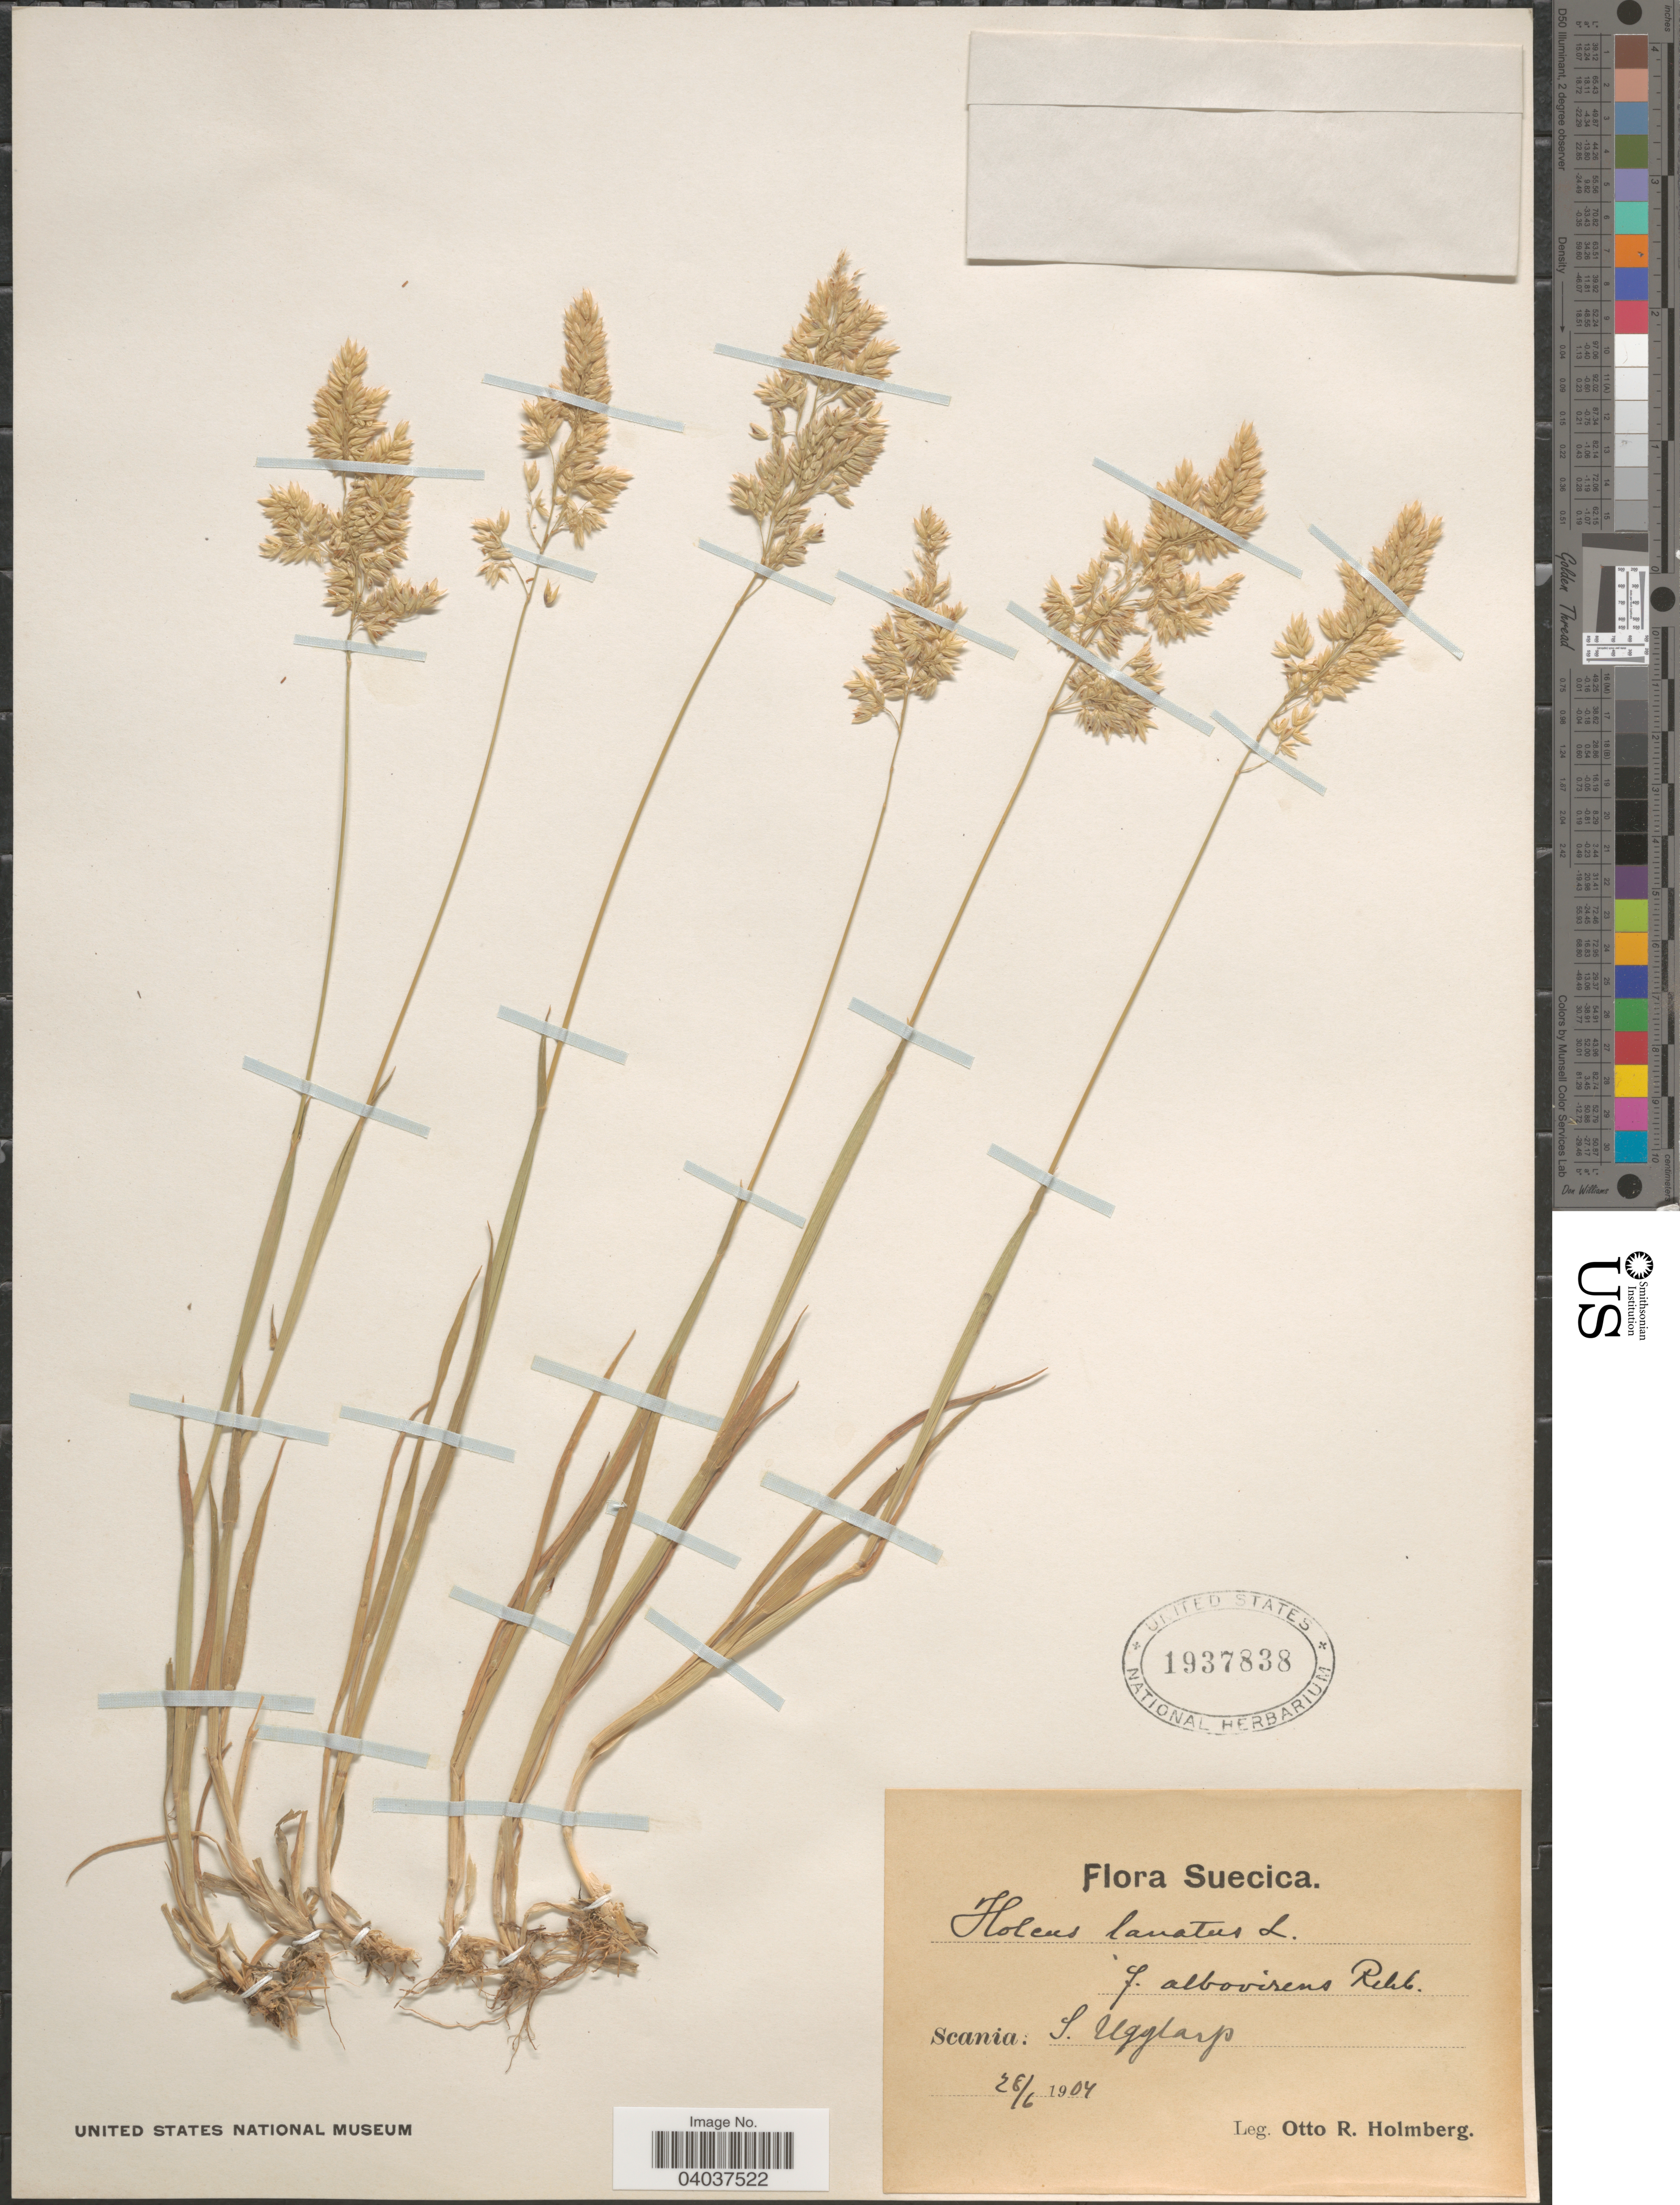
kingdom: Plantae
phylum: Tracheophyta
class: Liliopsida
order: Poales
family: Poaceae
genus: Holcus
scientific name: Holcus lanatus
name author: L.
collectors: O. Holmberg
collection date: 1904-06-28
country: Sweden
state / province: Skåne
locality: Suecica. Scania: S. Ugglarp.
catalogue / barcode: US 1937838